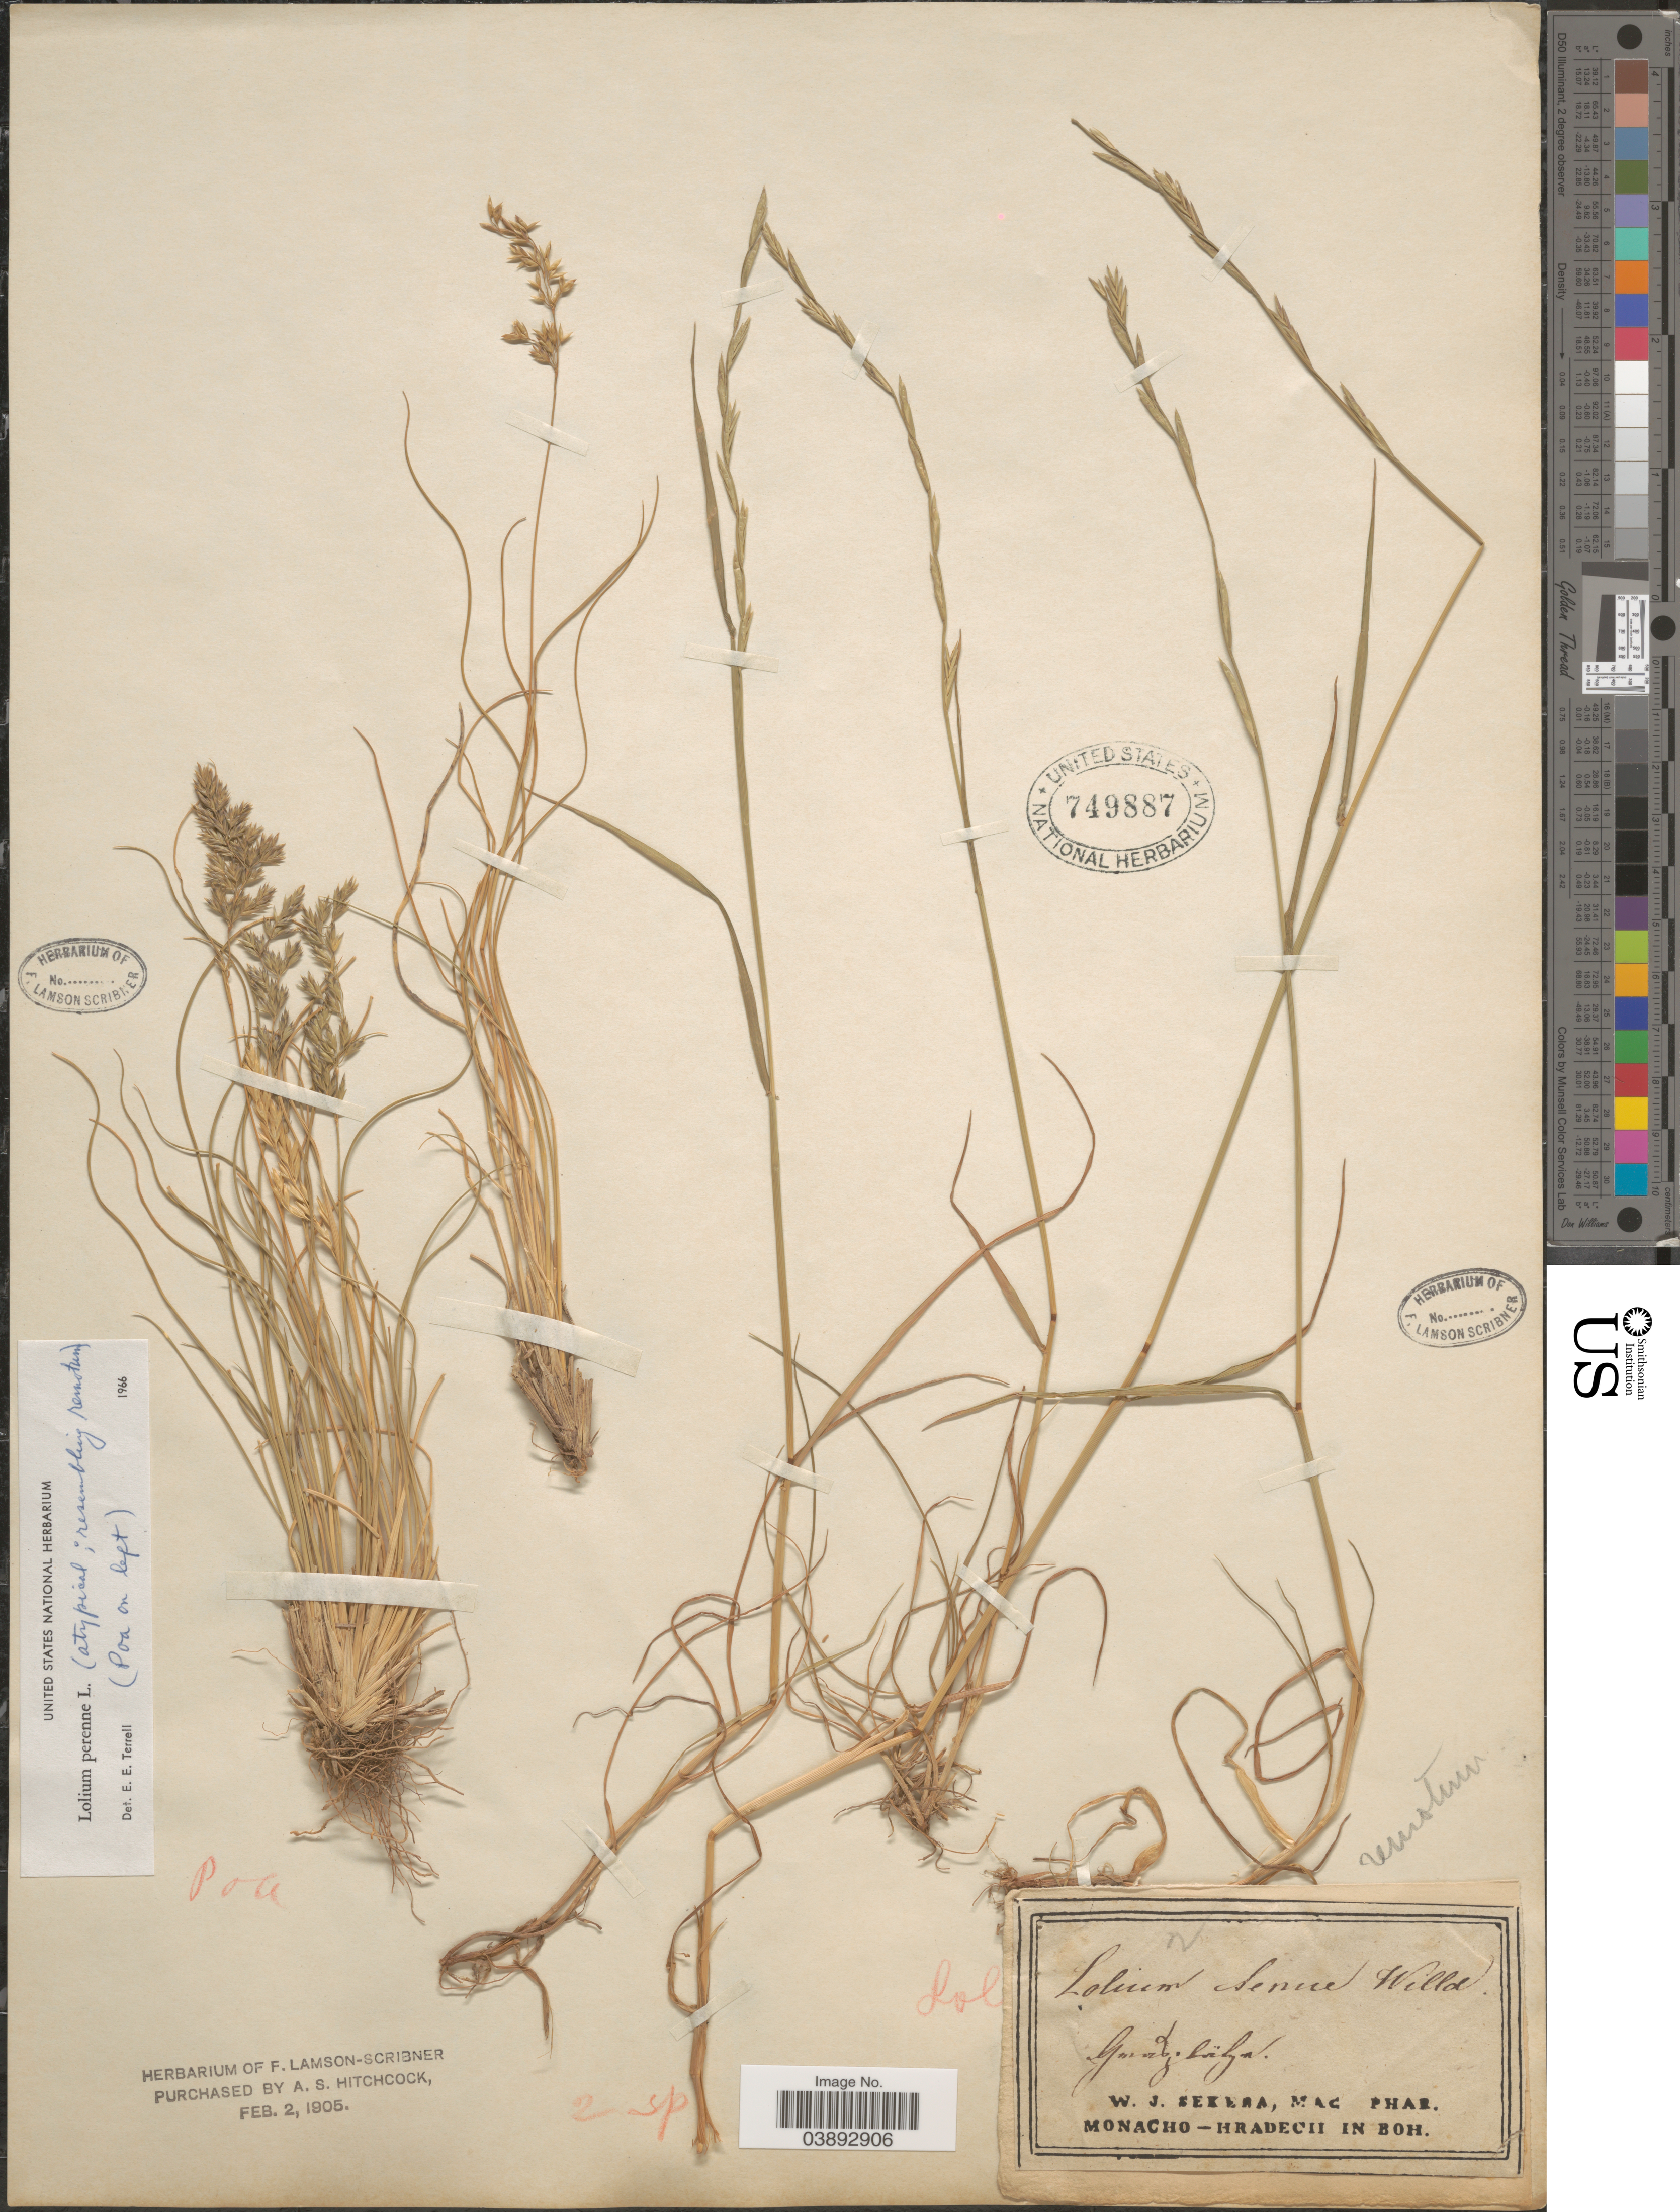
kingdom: Plantae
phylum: Tracheophyta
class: Liliopsida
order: Poales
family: Poaceae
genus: Lolium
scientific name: Lolium perenne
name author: L.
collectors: W. Sekera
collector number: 2 ?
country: Monaco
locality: Monacho.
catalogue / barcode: US 749887